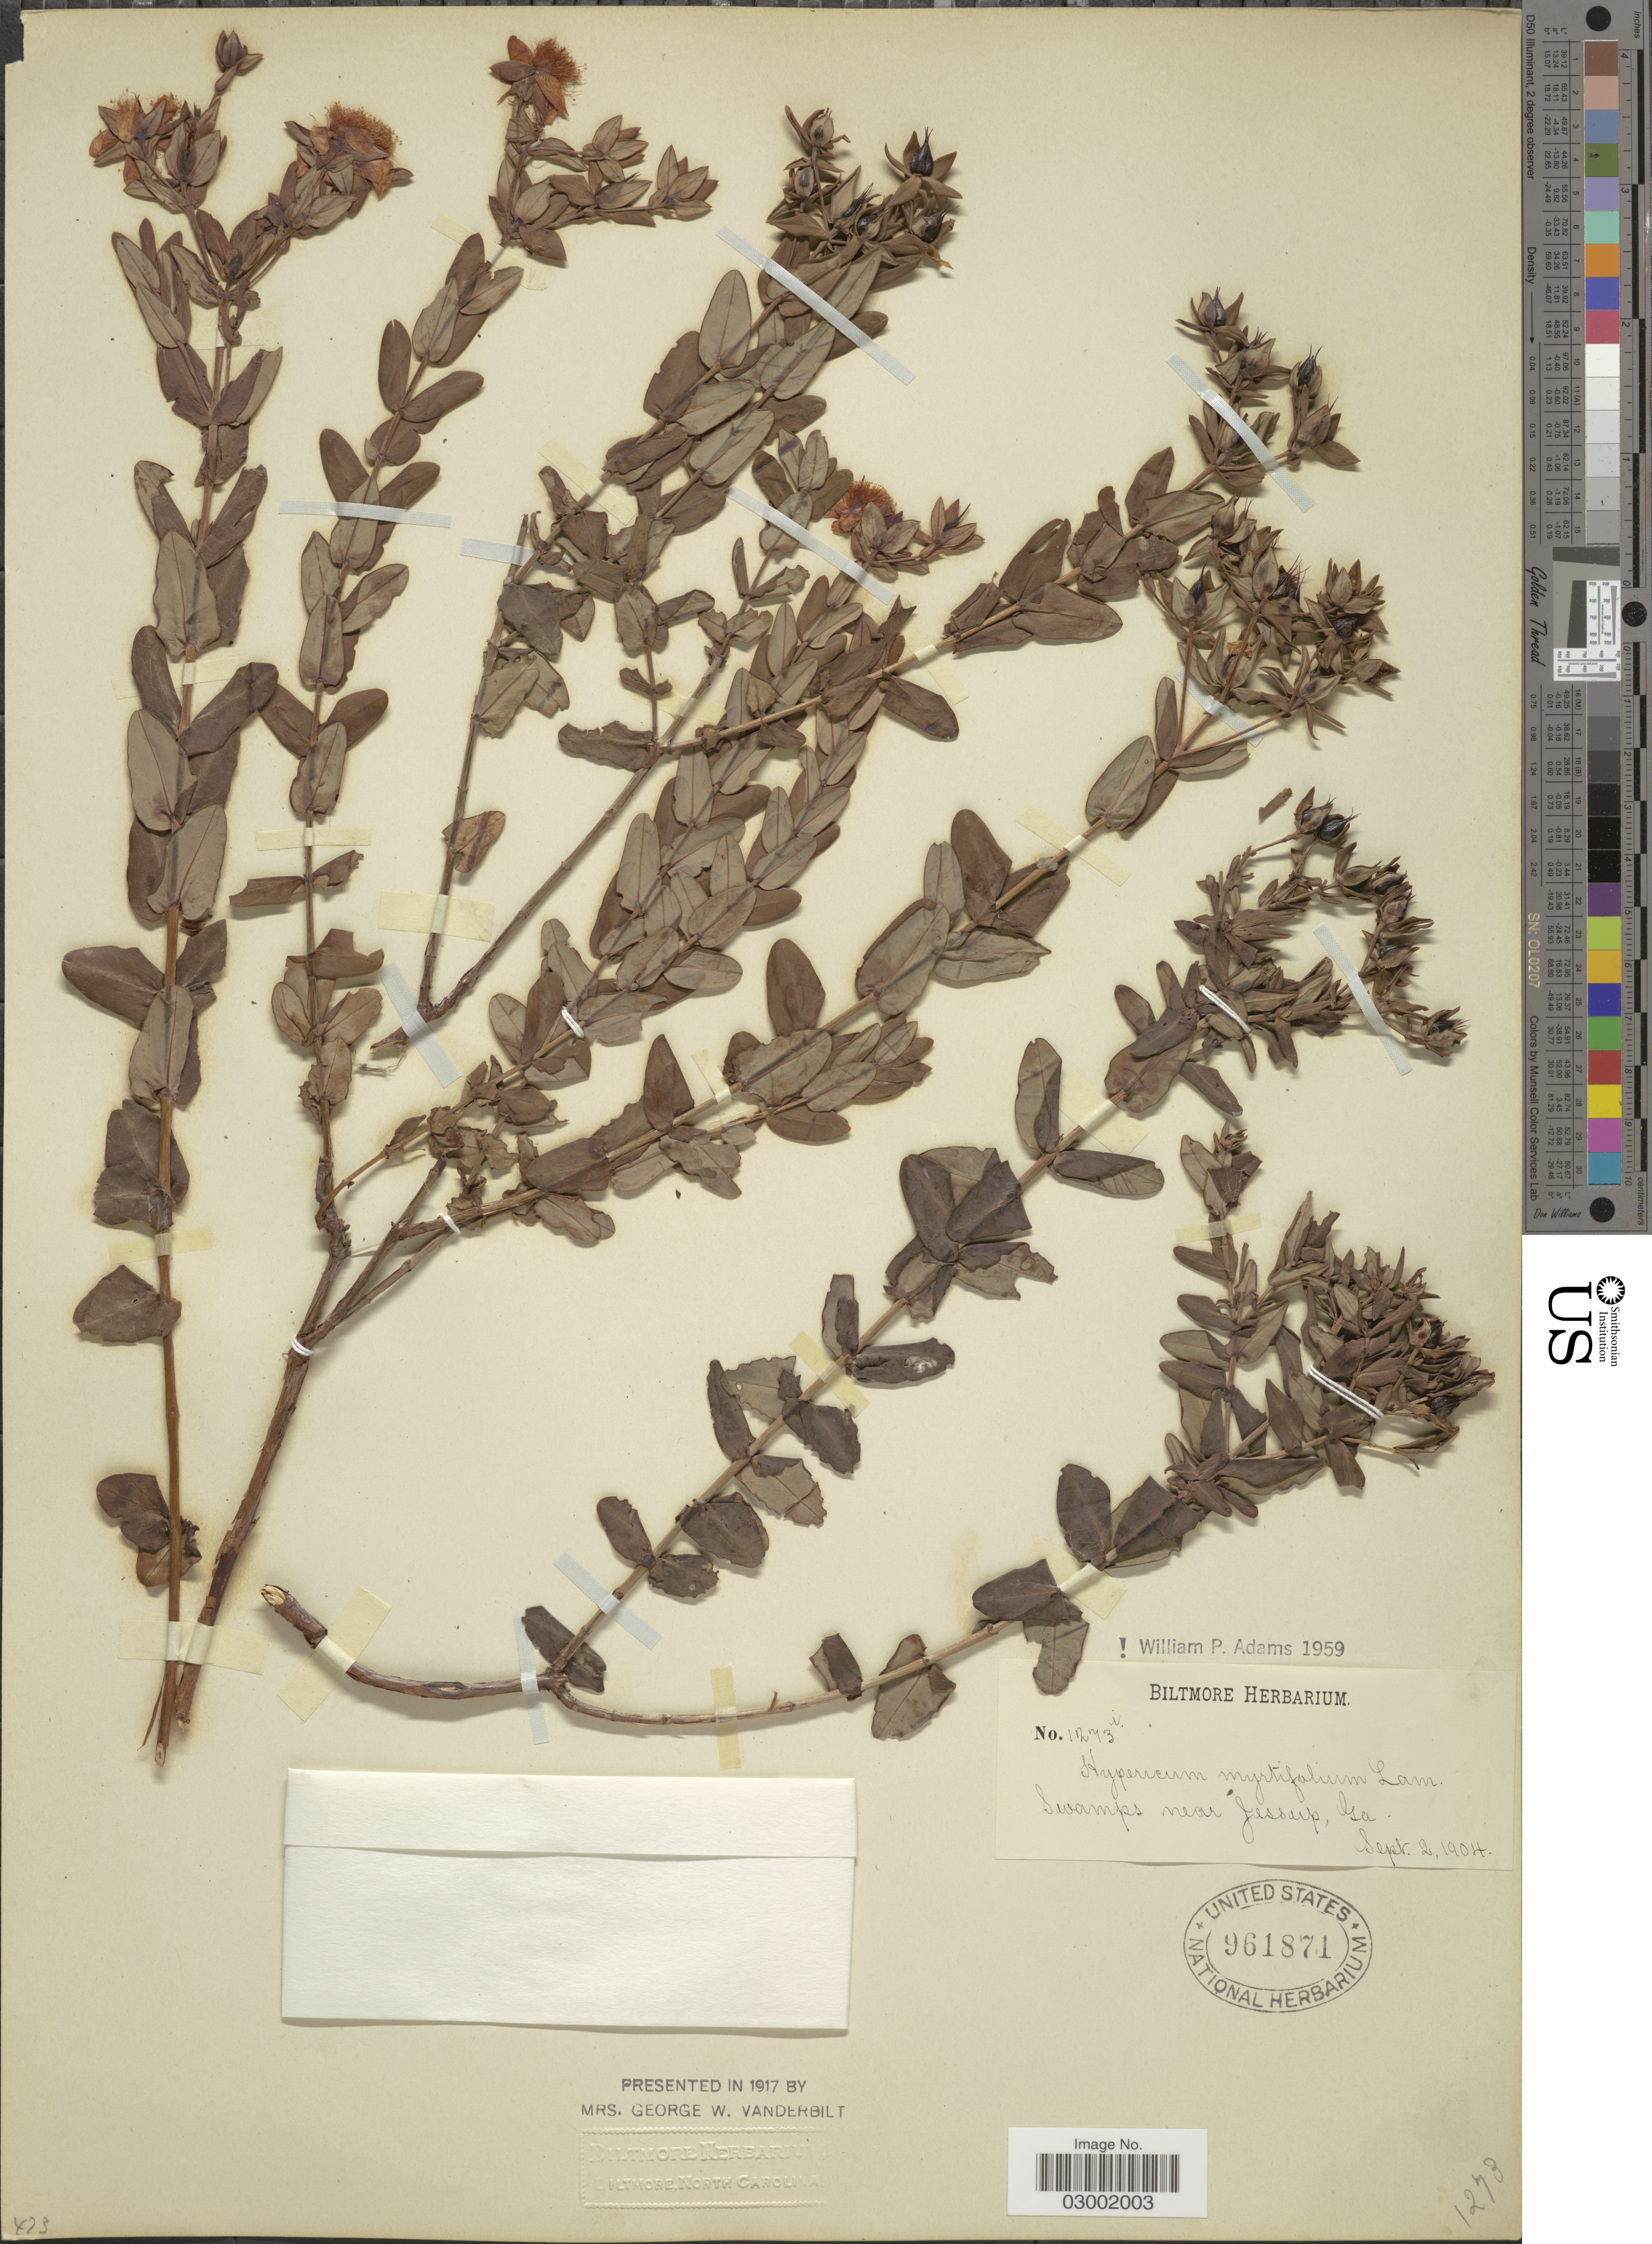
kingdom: Plantae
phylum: Tracheophyta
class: Magnoliopsida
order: Malpighiales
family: Hypericaceae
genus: Hypericum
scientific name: Hypericum myrtifolium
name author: Lam.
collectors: ex herb. Biltmore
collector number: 1273i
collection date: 1904-09-02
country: United States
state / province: Georgia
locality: Swamps near Jessup.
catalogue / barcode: US 961871